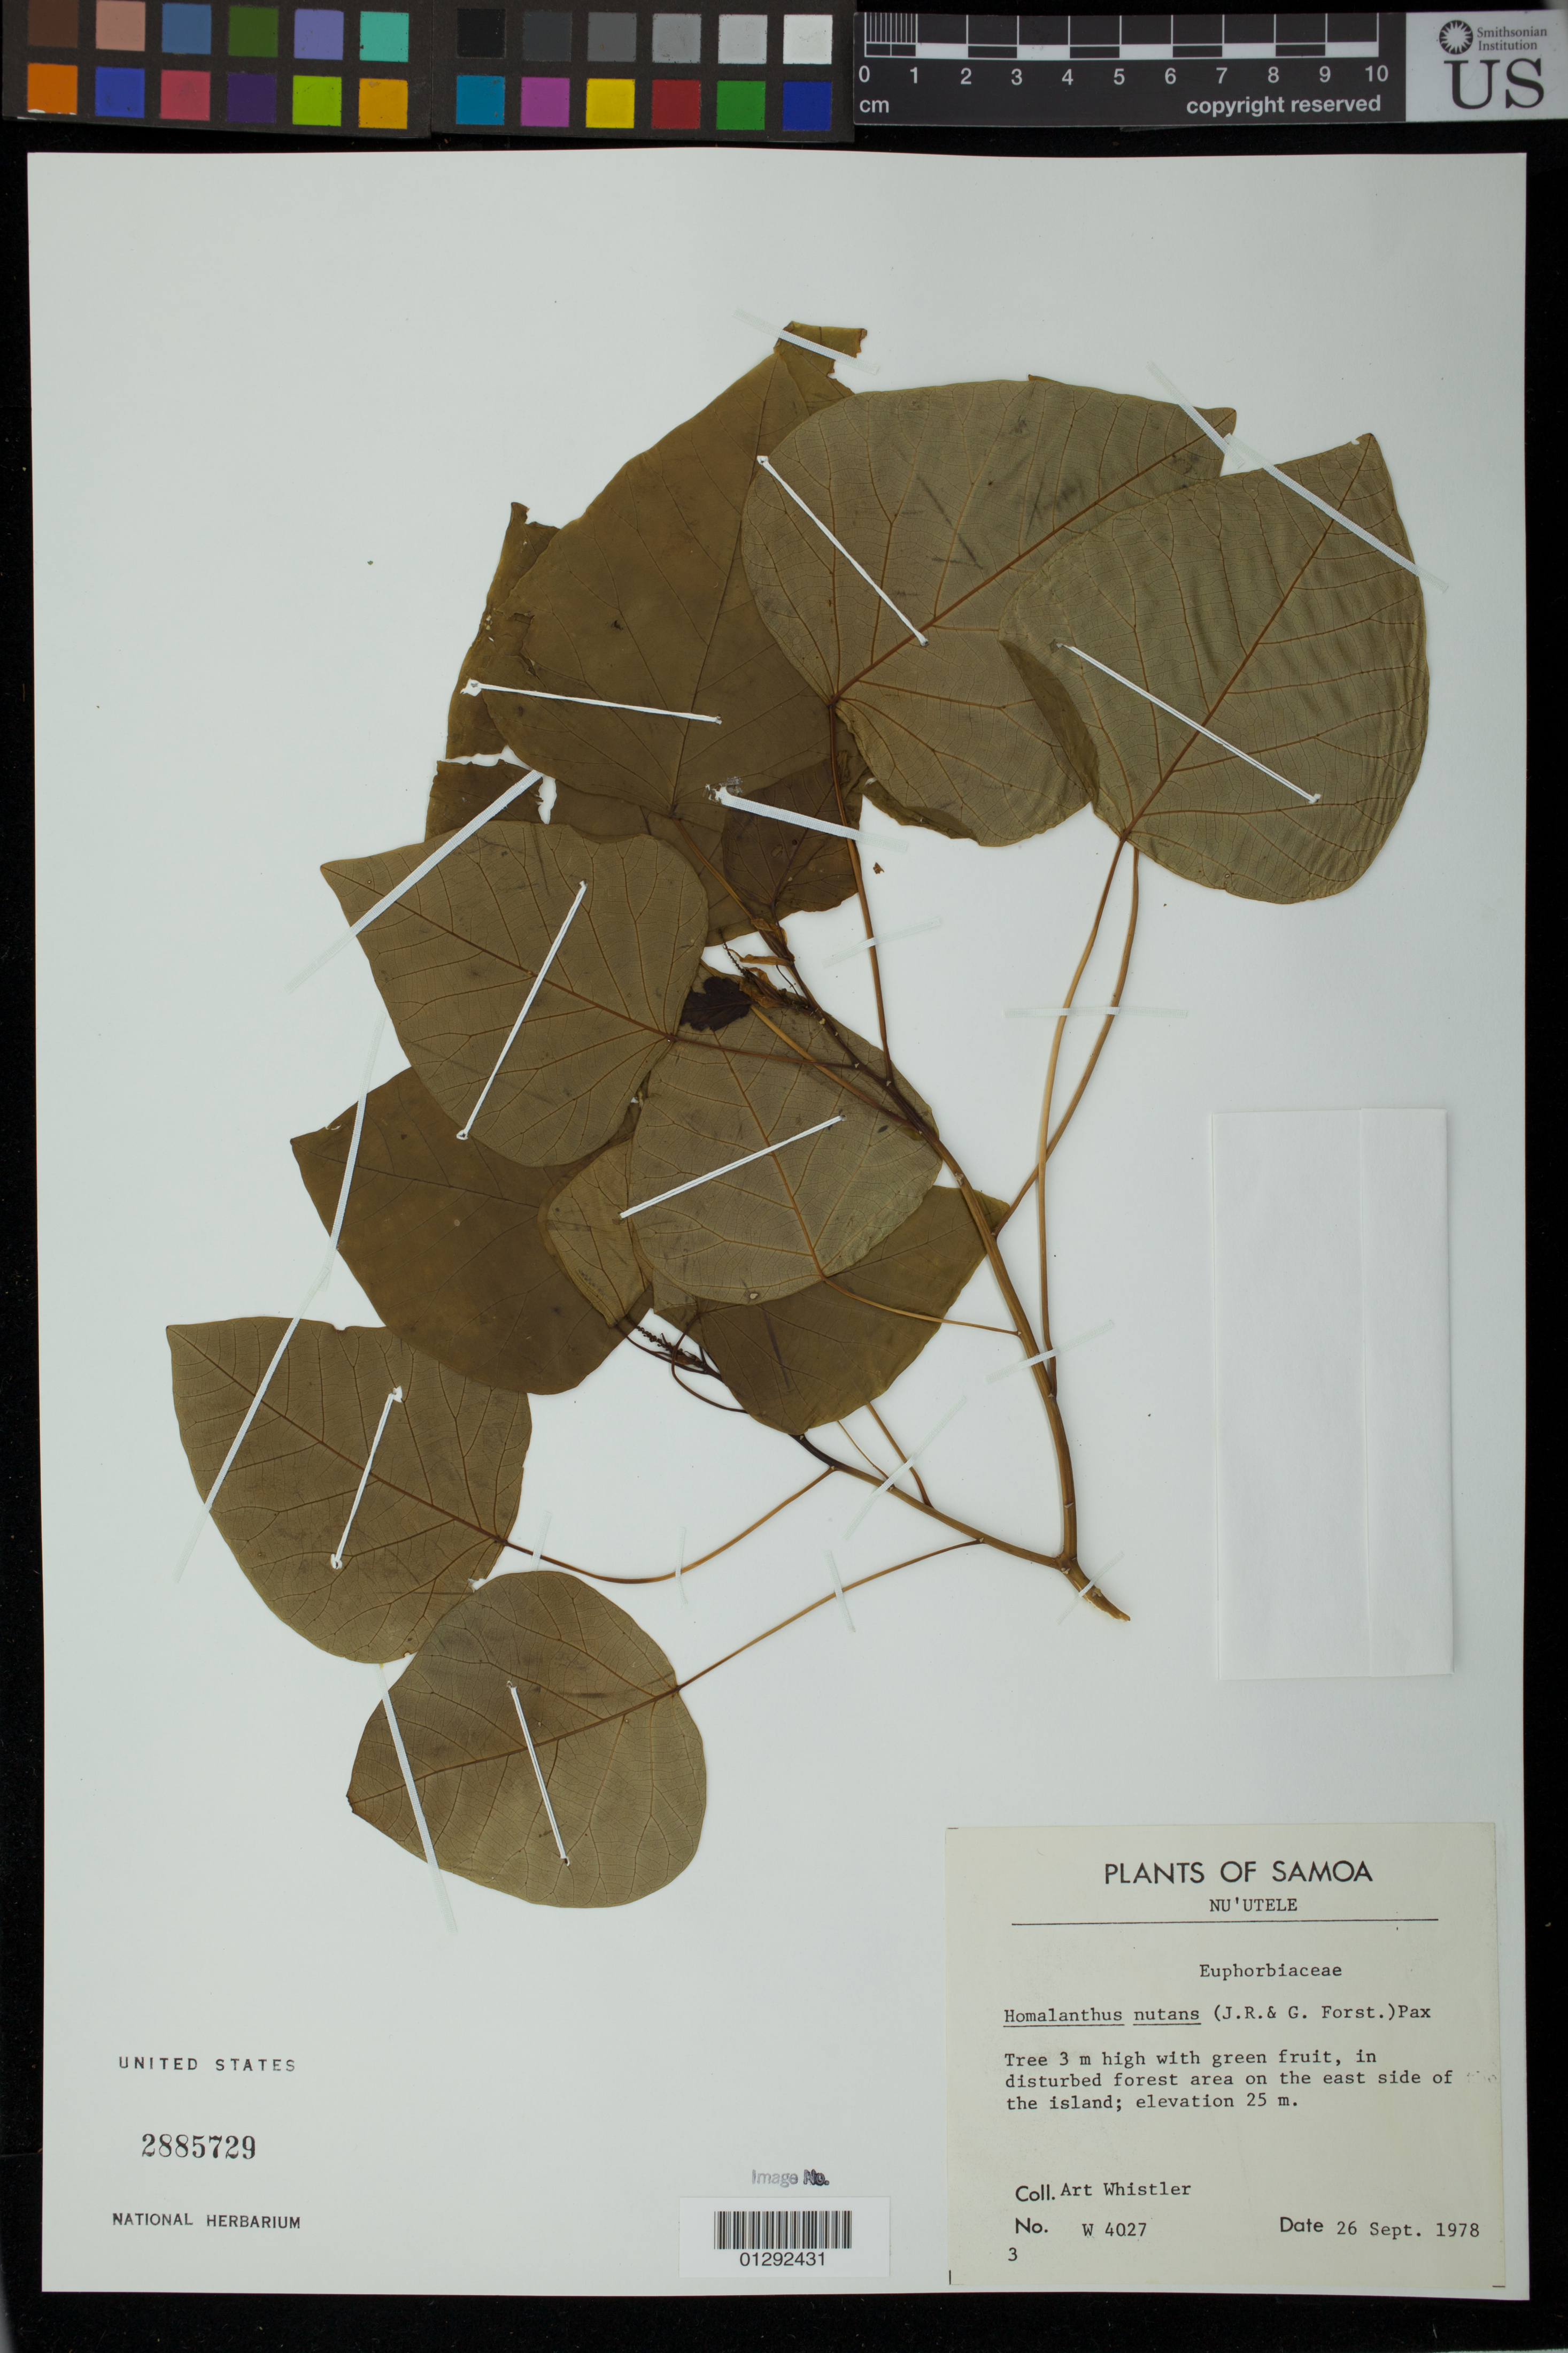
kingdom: Plantae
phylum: Tracheophyta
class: Magnoliopsida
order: Malpighiales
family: Euphorbiaceae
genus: Homalanthus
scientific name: Homalanthus nutans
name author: (G. Forst.) Guill.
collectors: A. Whistler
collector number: W 4027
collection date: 1978-09-26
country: Samoa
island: Nu'utele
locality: In the disturbed forest area on the east side of the island.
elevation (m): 25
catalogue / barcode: US 2885729